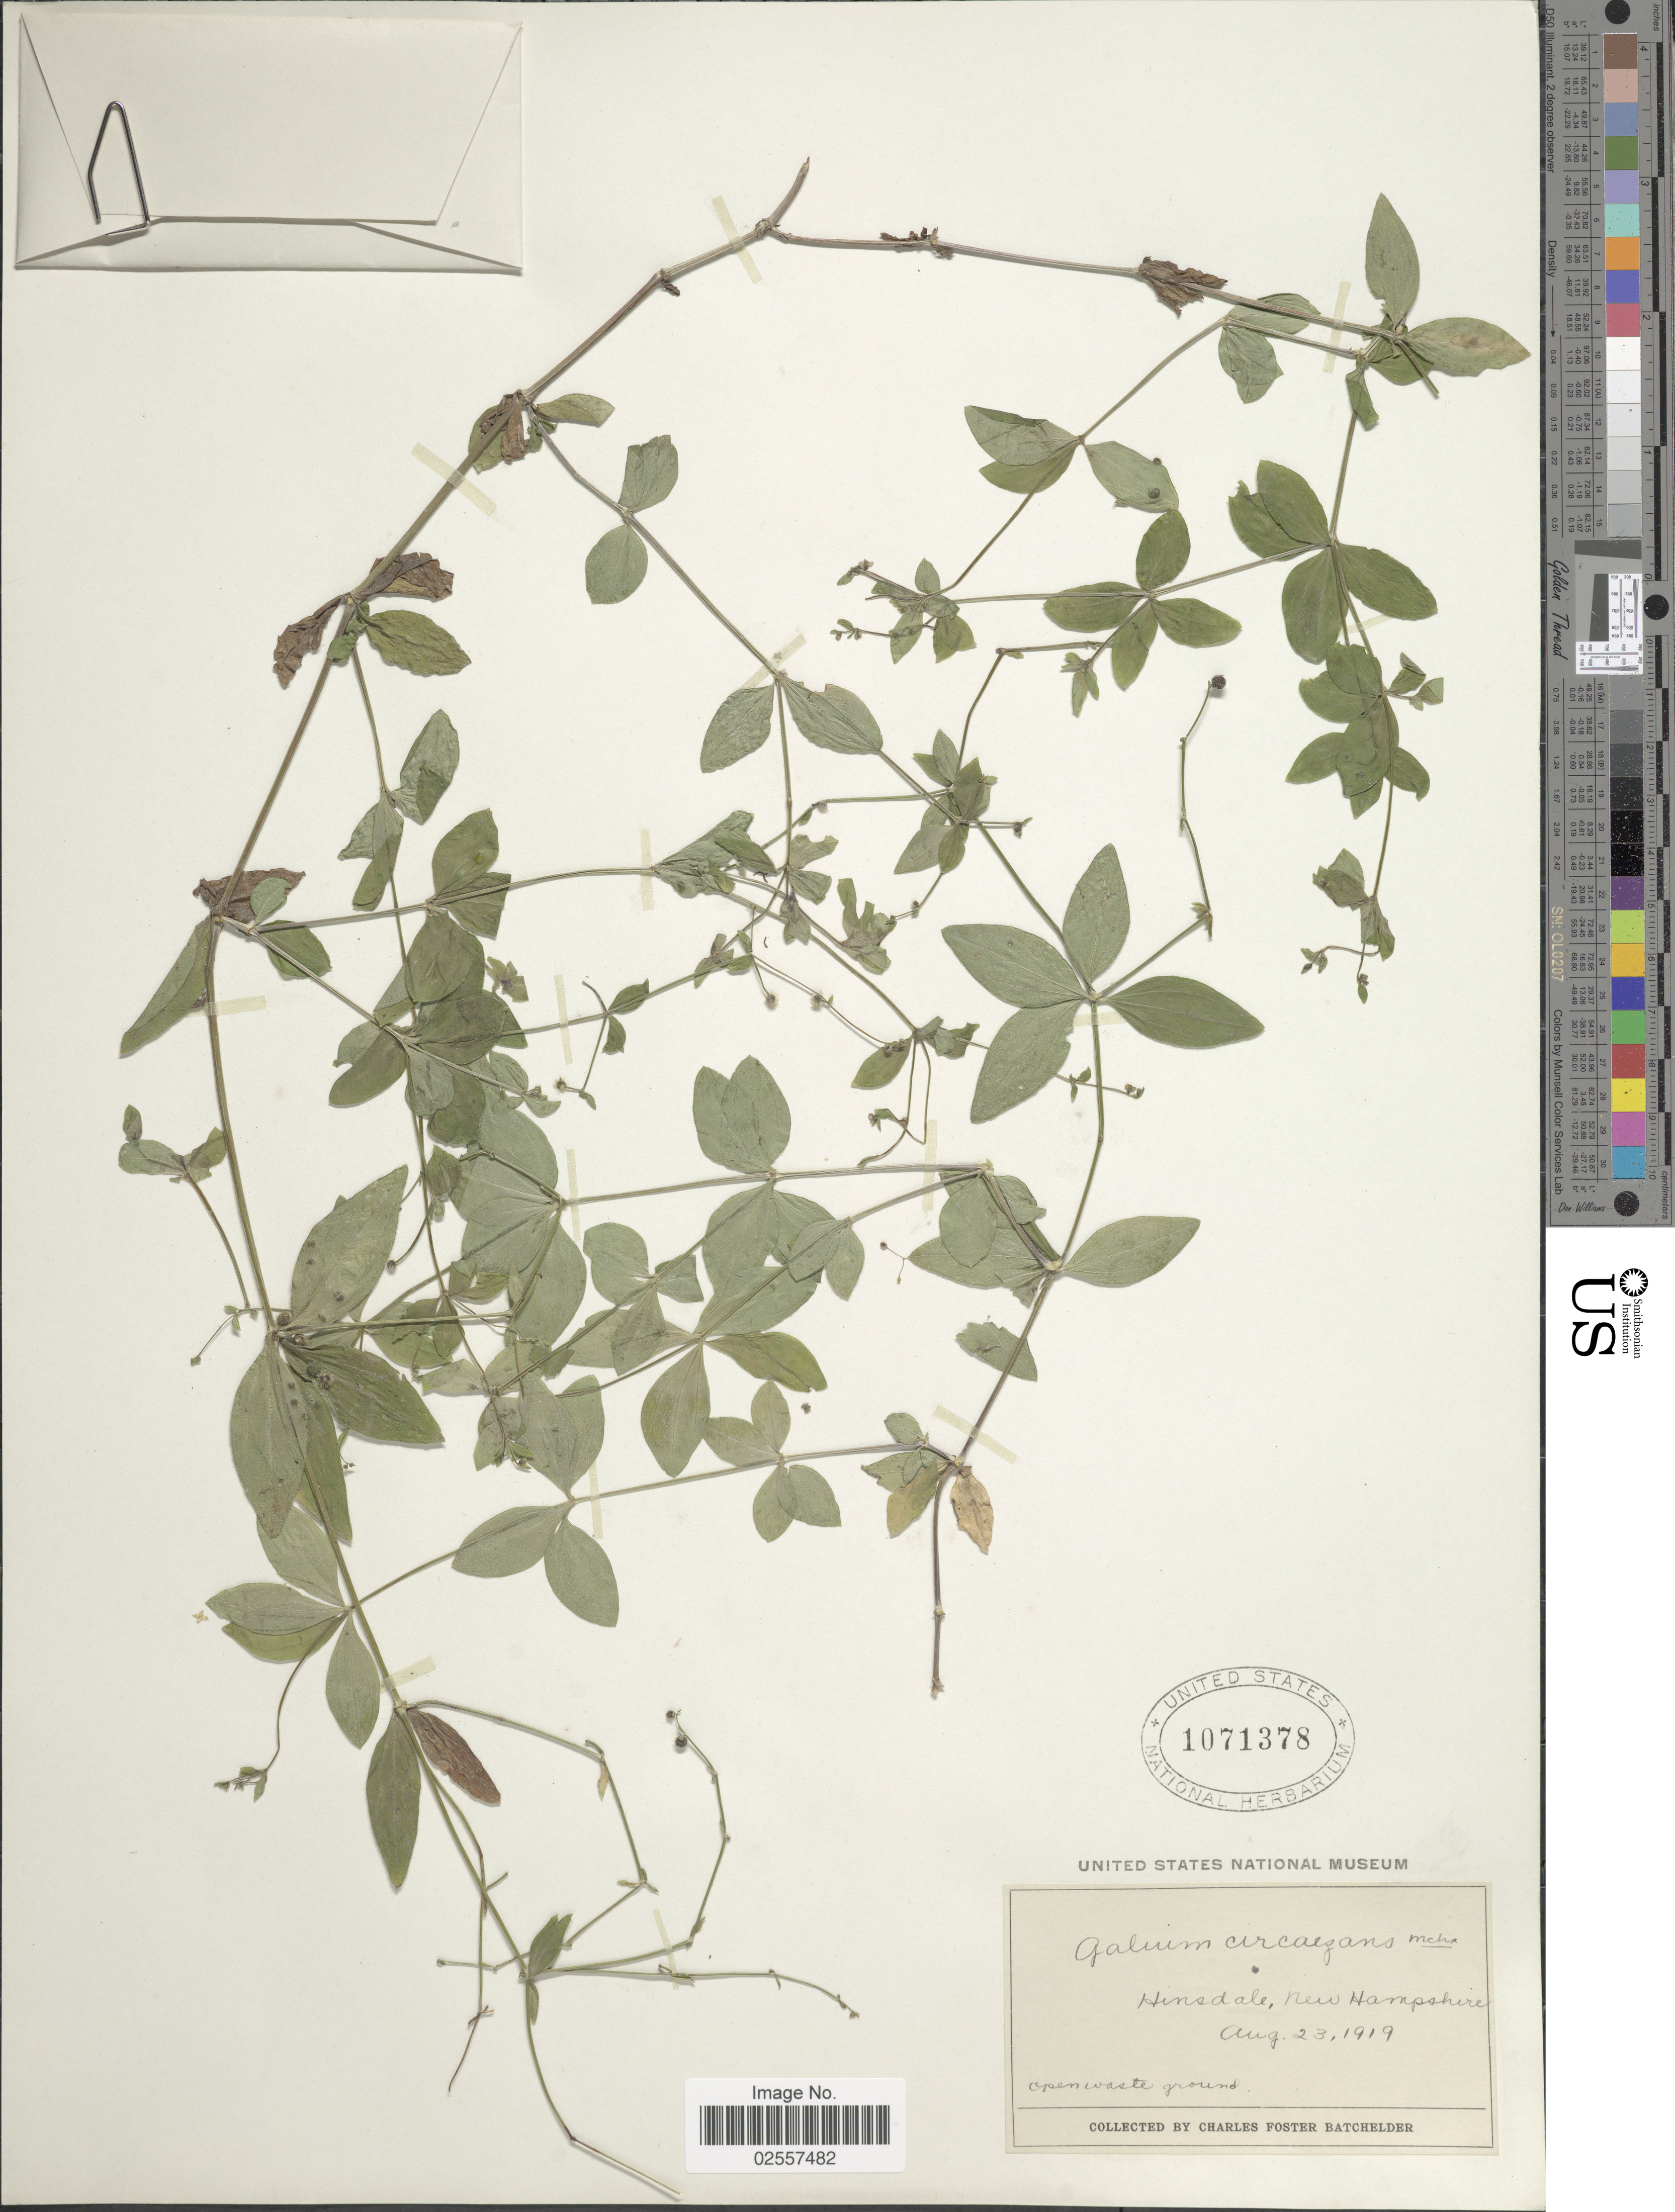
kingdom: Plantae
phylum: Tracheophyta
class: Magnoliopsida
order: Gentianales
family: Rubiaceae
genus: Galium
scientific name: Galium circaezans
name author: Michx.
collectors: C. Batchelder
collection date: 1919-08-23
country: United States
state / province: New Hampshire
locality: Hinsdale, Open waste ground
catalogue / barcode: US 1071378